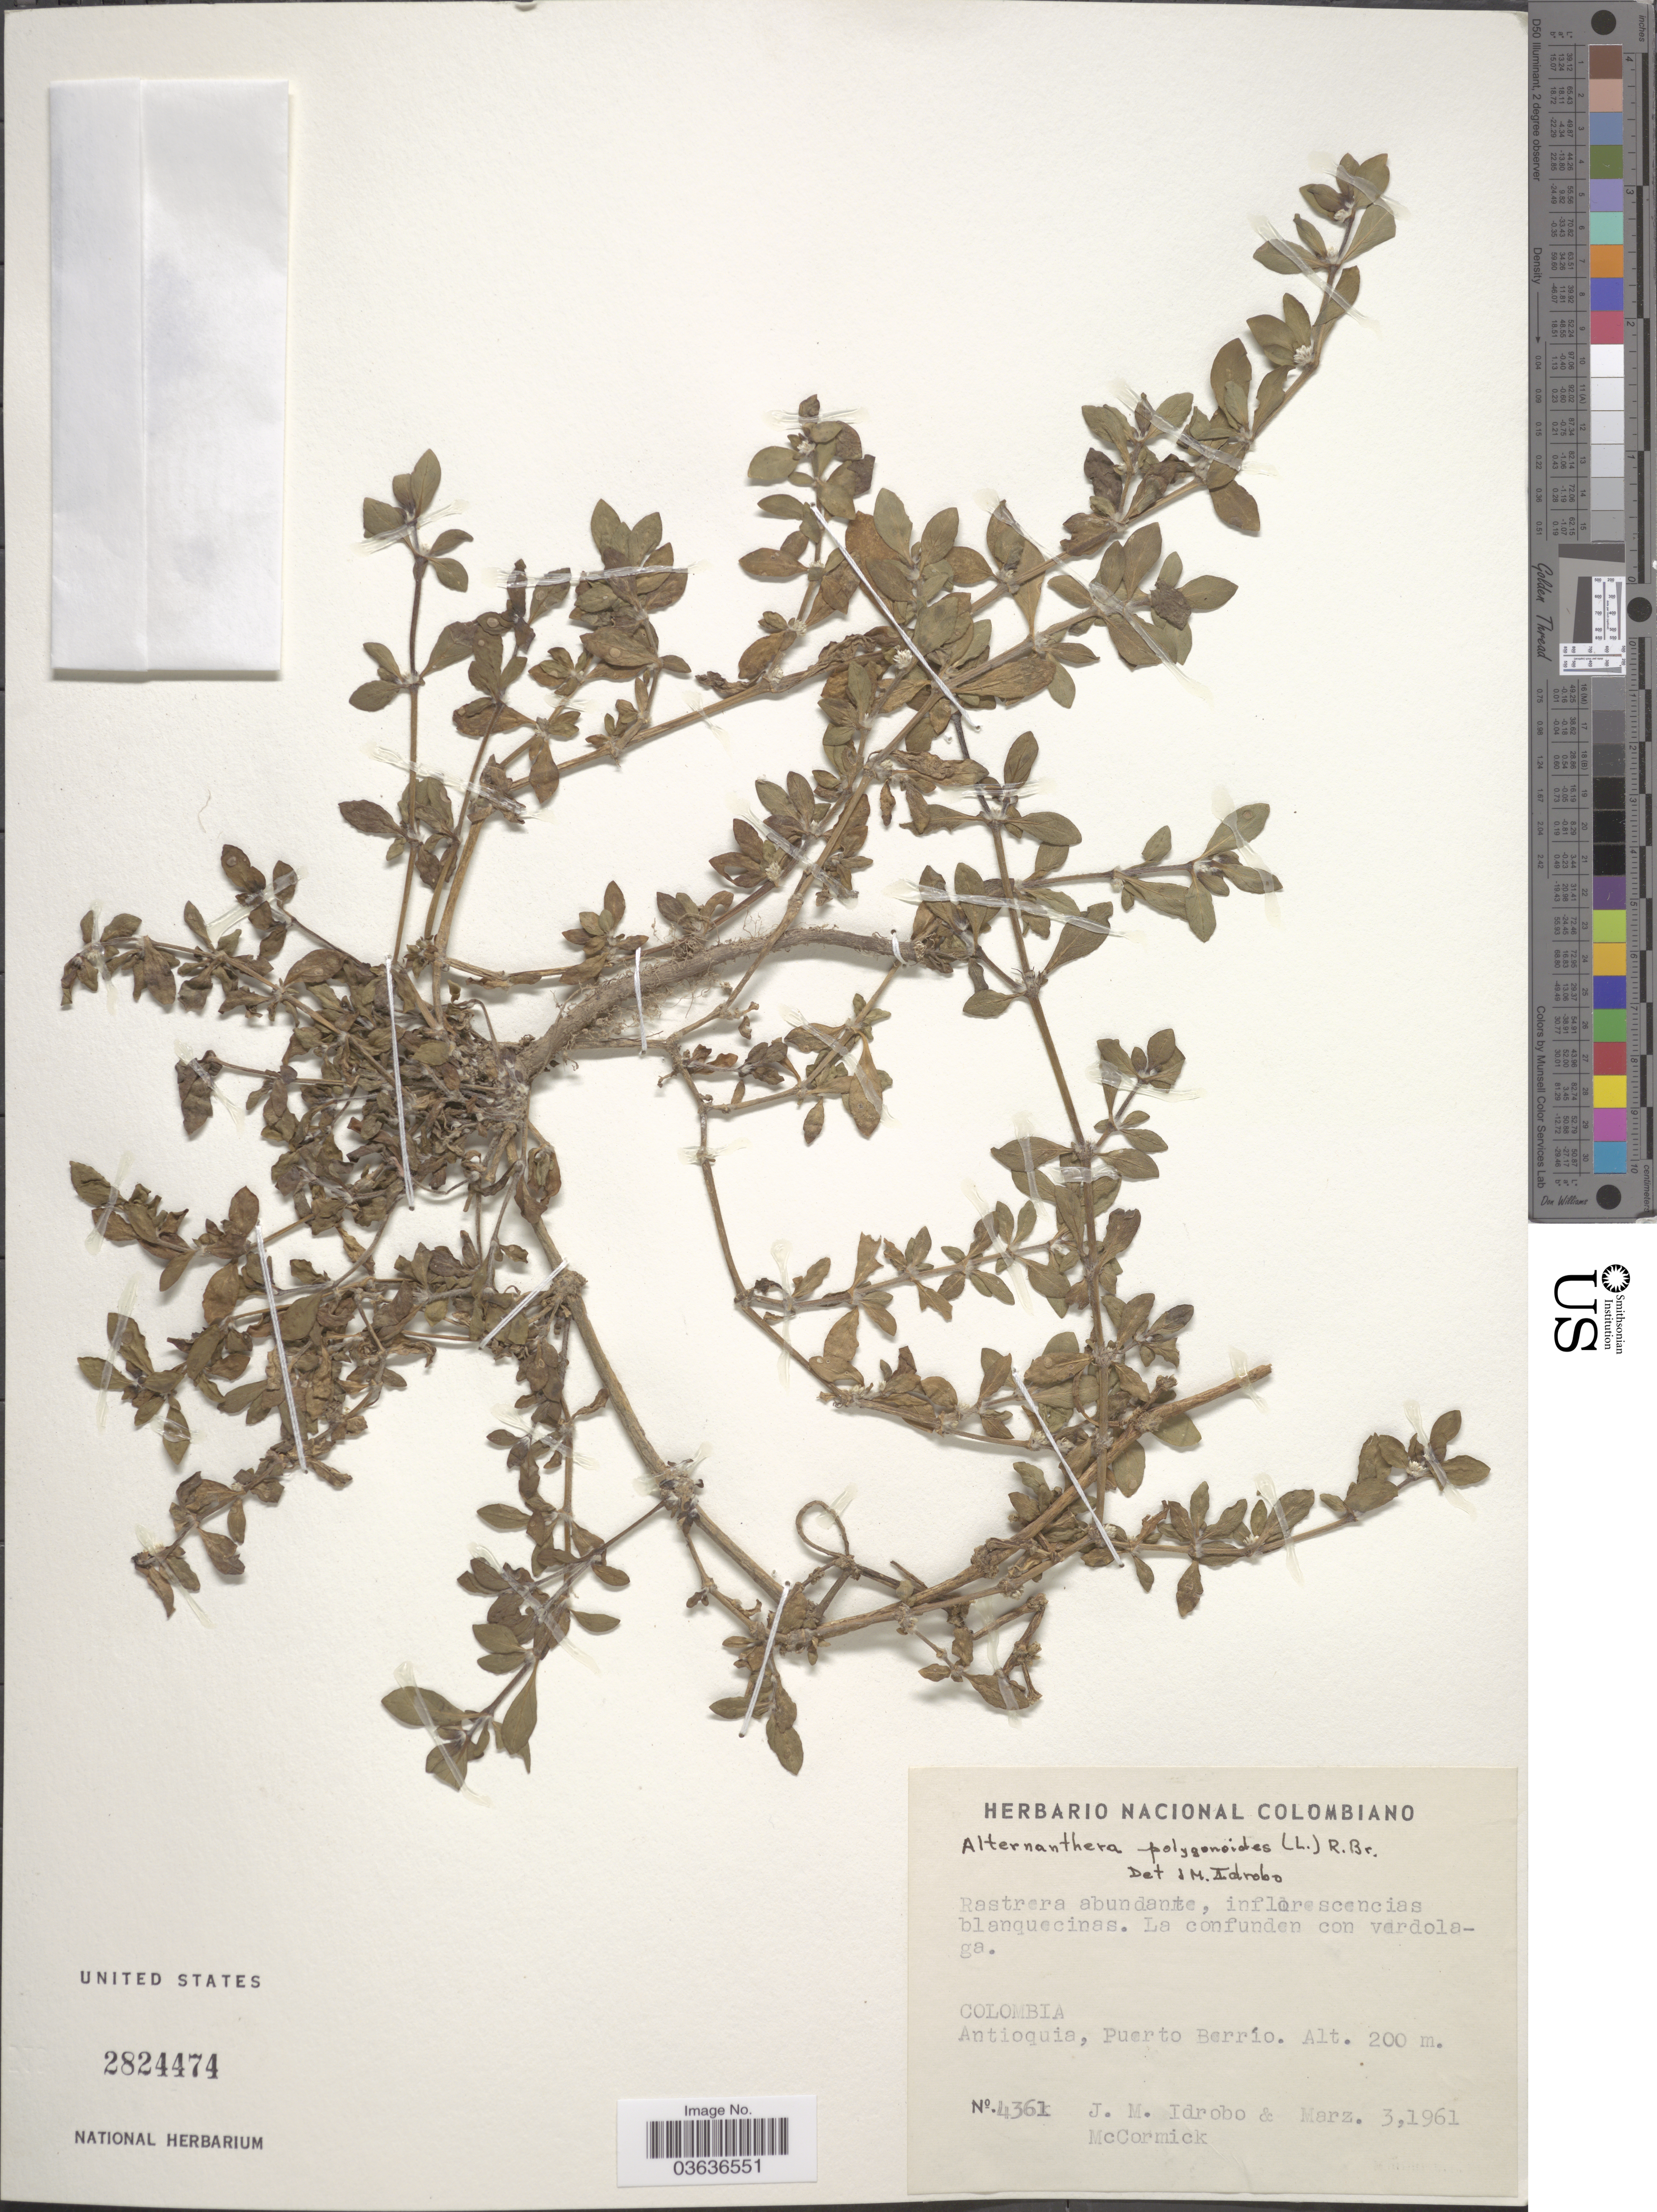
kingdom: Plantae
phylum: Tracheophyta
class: Magnoliopsida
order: Caryophyllales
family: Amaranthaceae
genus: Alternanthera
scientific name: Alternanthera paronychioides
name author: A. St.-Hil.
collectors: J. M. Idrobo & -. McCormick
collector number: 4361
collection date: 1961-03-03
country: Colombia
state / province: Antioquia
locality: Puerto Berrío.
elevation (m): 200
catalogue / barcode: US 2824474